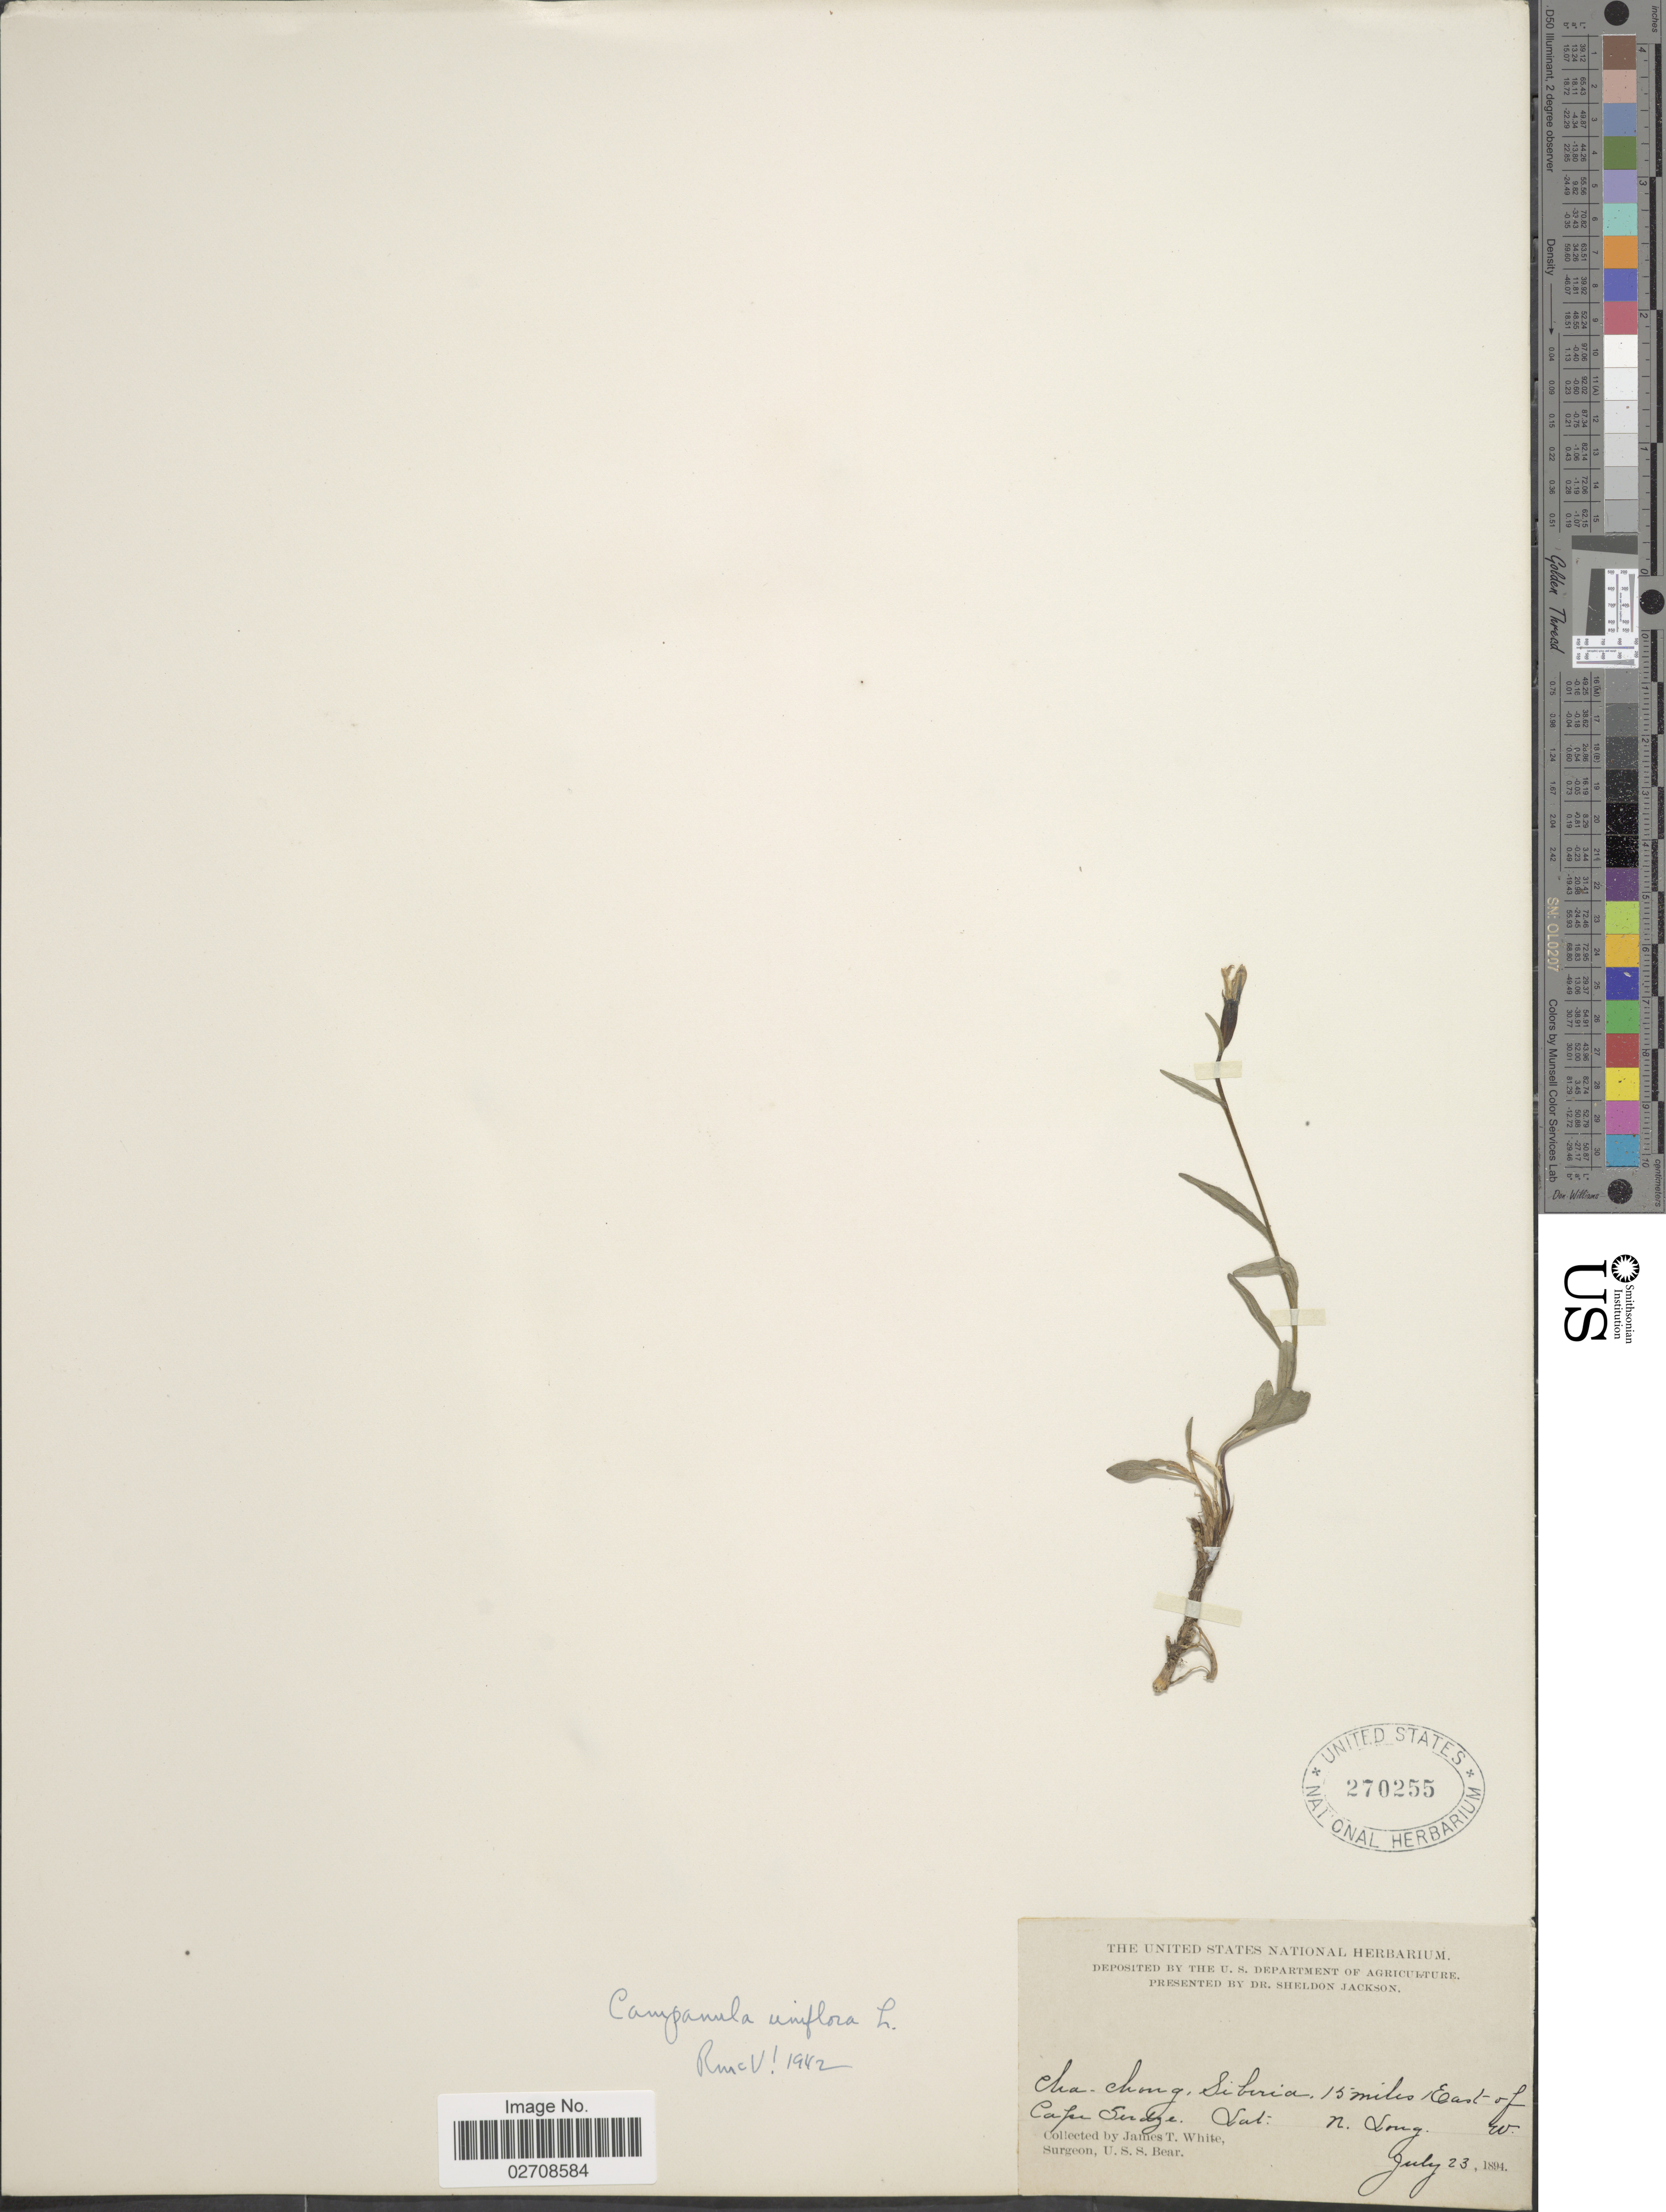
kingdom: Plantae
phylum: Tracheophyta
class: Magnoliopsida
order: Asterales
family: Campanulaceae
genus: Campanula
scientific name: Campanula uniflora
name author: L.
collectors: J. T. White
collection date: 1894-07-23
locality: Cha-chong, Siberia, 15 miles East of Cape Serdge [Alaska or Russia]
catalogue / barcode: US 270255